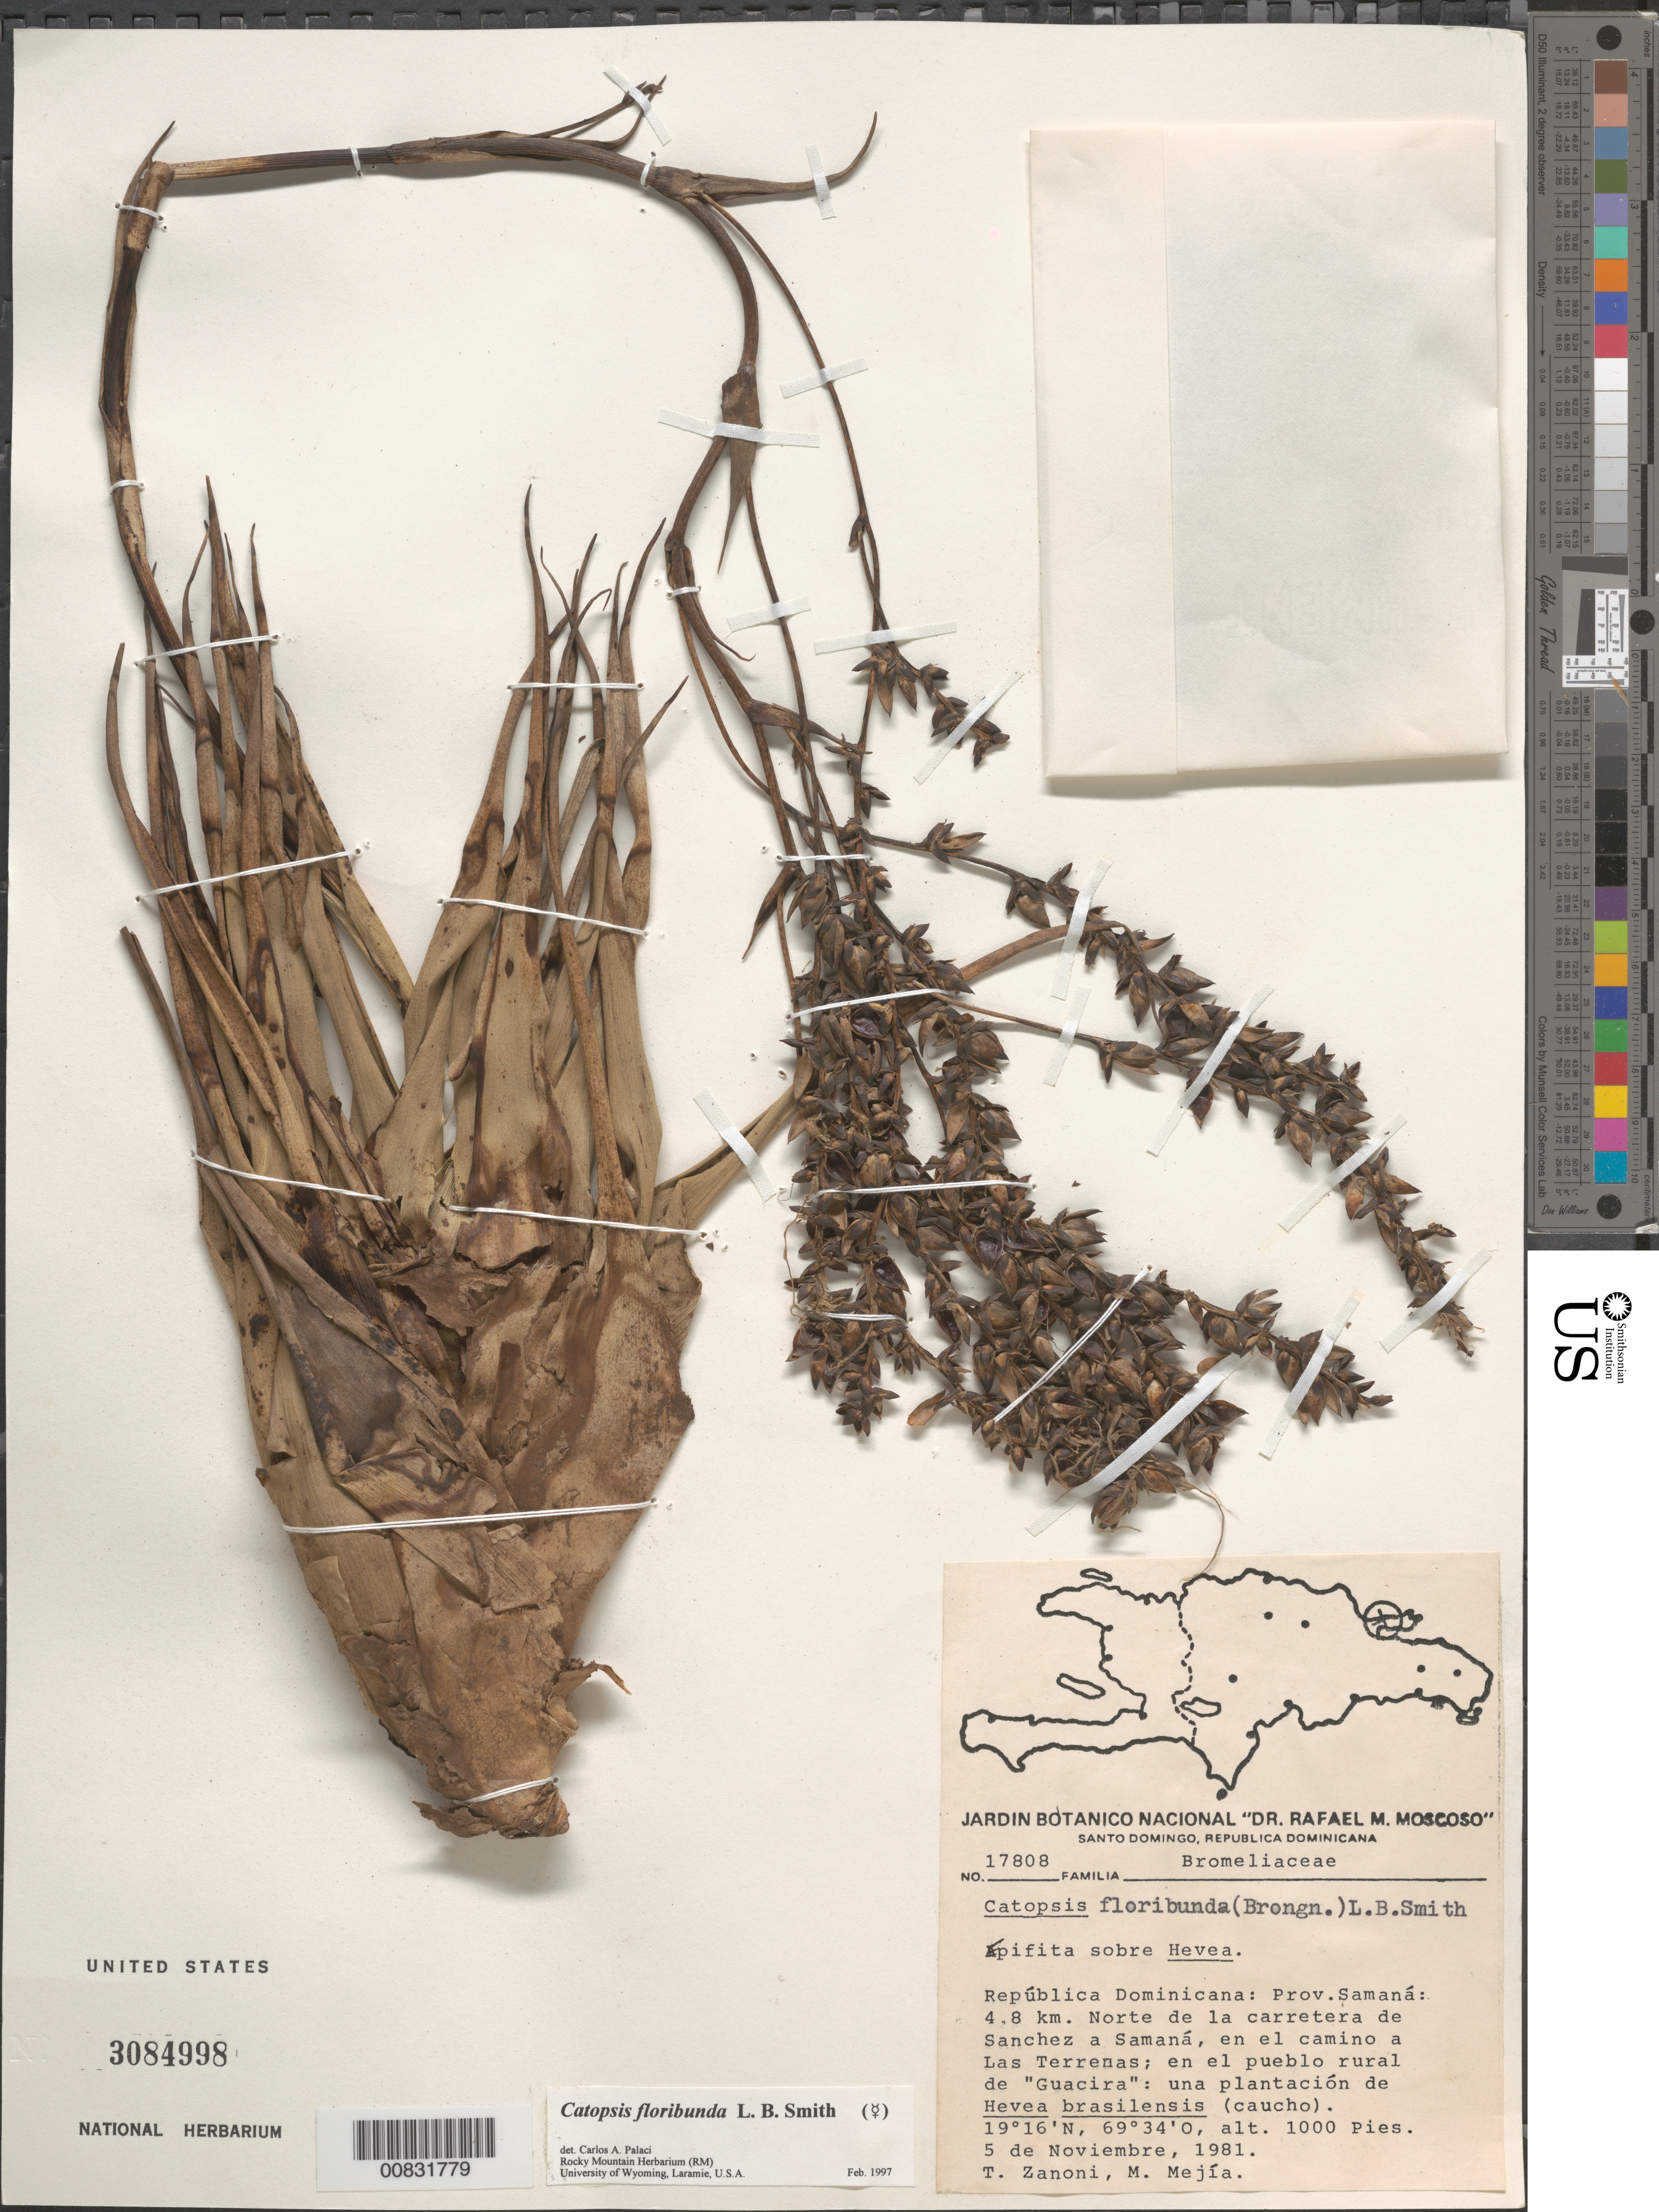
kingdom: Plantae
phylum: Tracheophyta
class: Liliopsida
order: Poales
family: Bromeliaceae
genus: Catopsis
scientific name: Catopsis floribunda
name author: L.B. Sm.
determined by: Palací, C. A., (RM), University of Wyoming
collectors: T. A. Zanoni & M. Mejia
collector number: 17808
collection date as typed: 05 Nov 1981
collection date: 1981-11-05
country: Dominican Republic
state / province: Samana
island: Hispaniola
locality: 4.8 km. Norte de la carretera de Sanchez a Samaná, en el camino a Las Terrenas; en el pueblo rural de "Guacira": Una plantación de Hevea brasilensis (caucho).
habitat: Sobre Hevea.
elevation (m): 305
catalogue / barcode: US 3084998